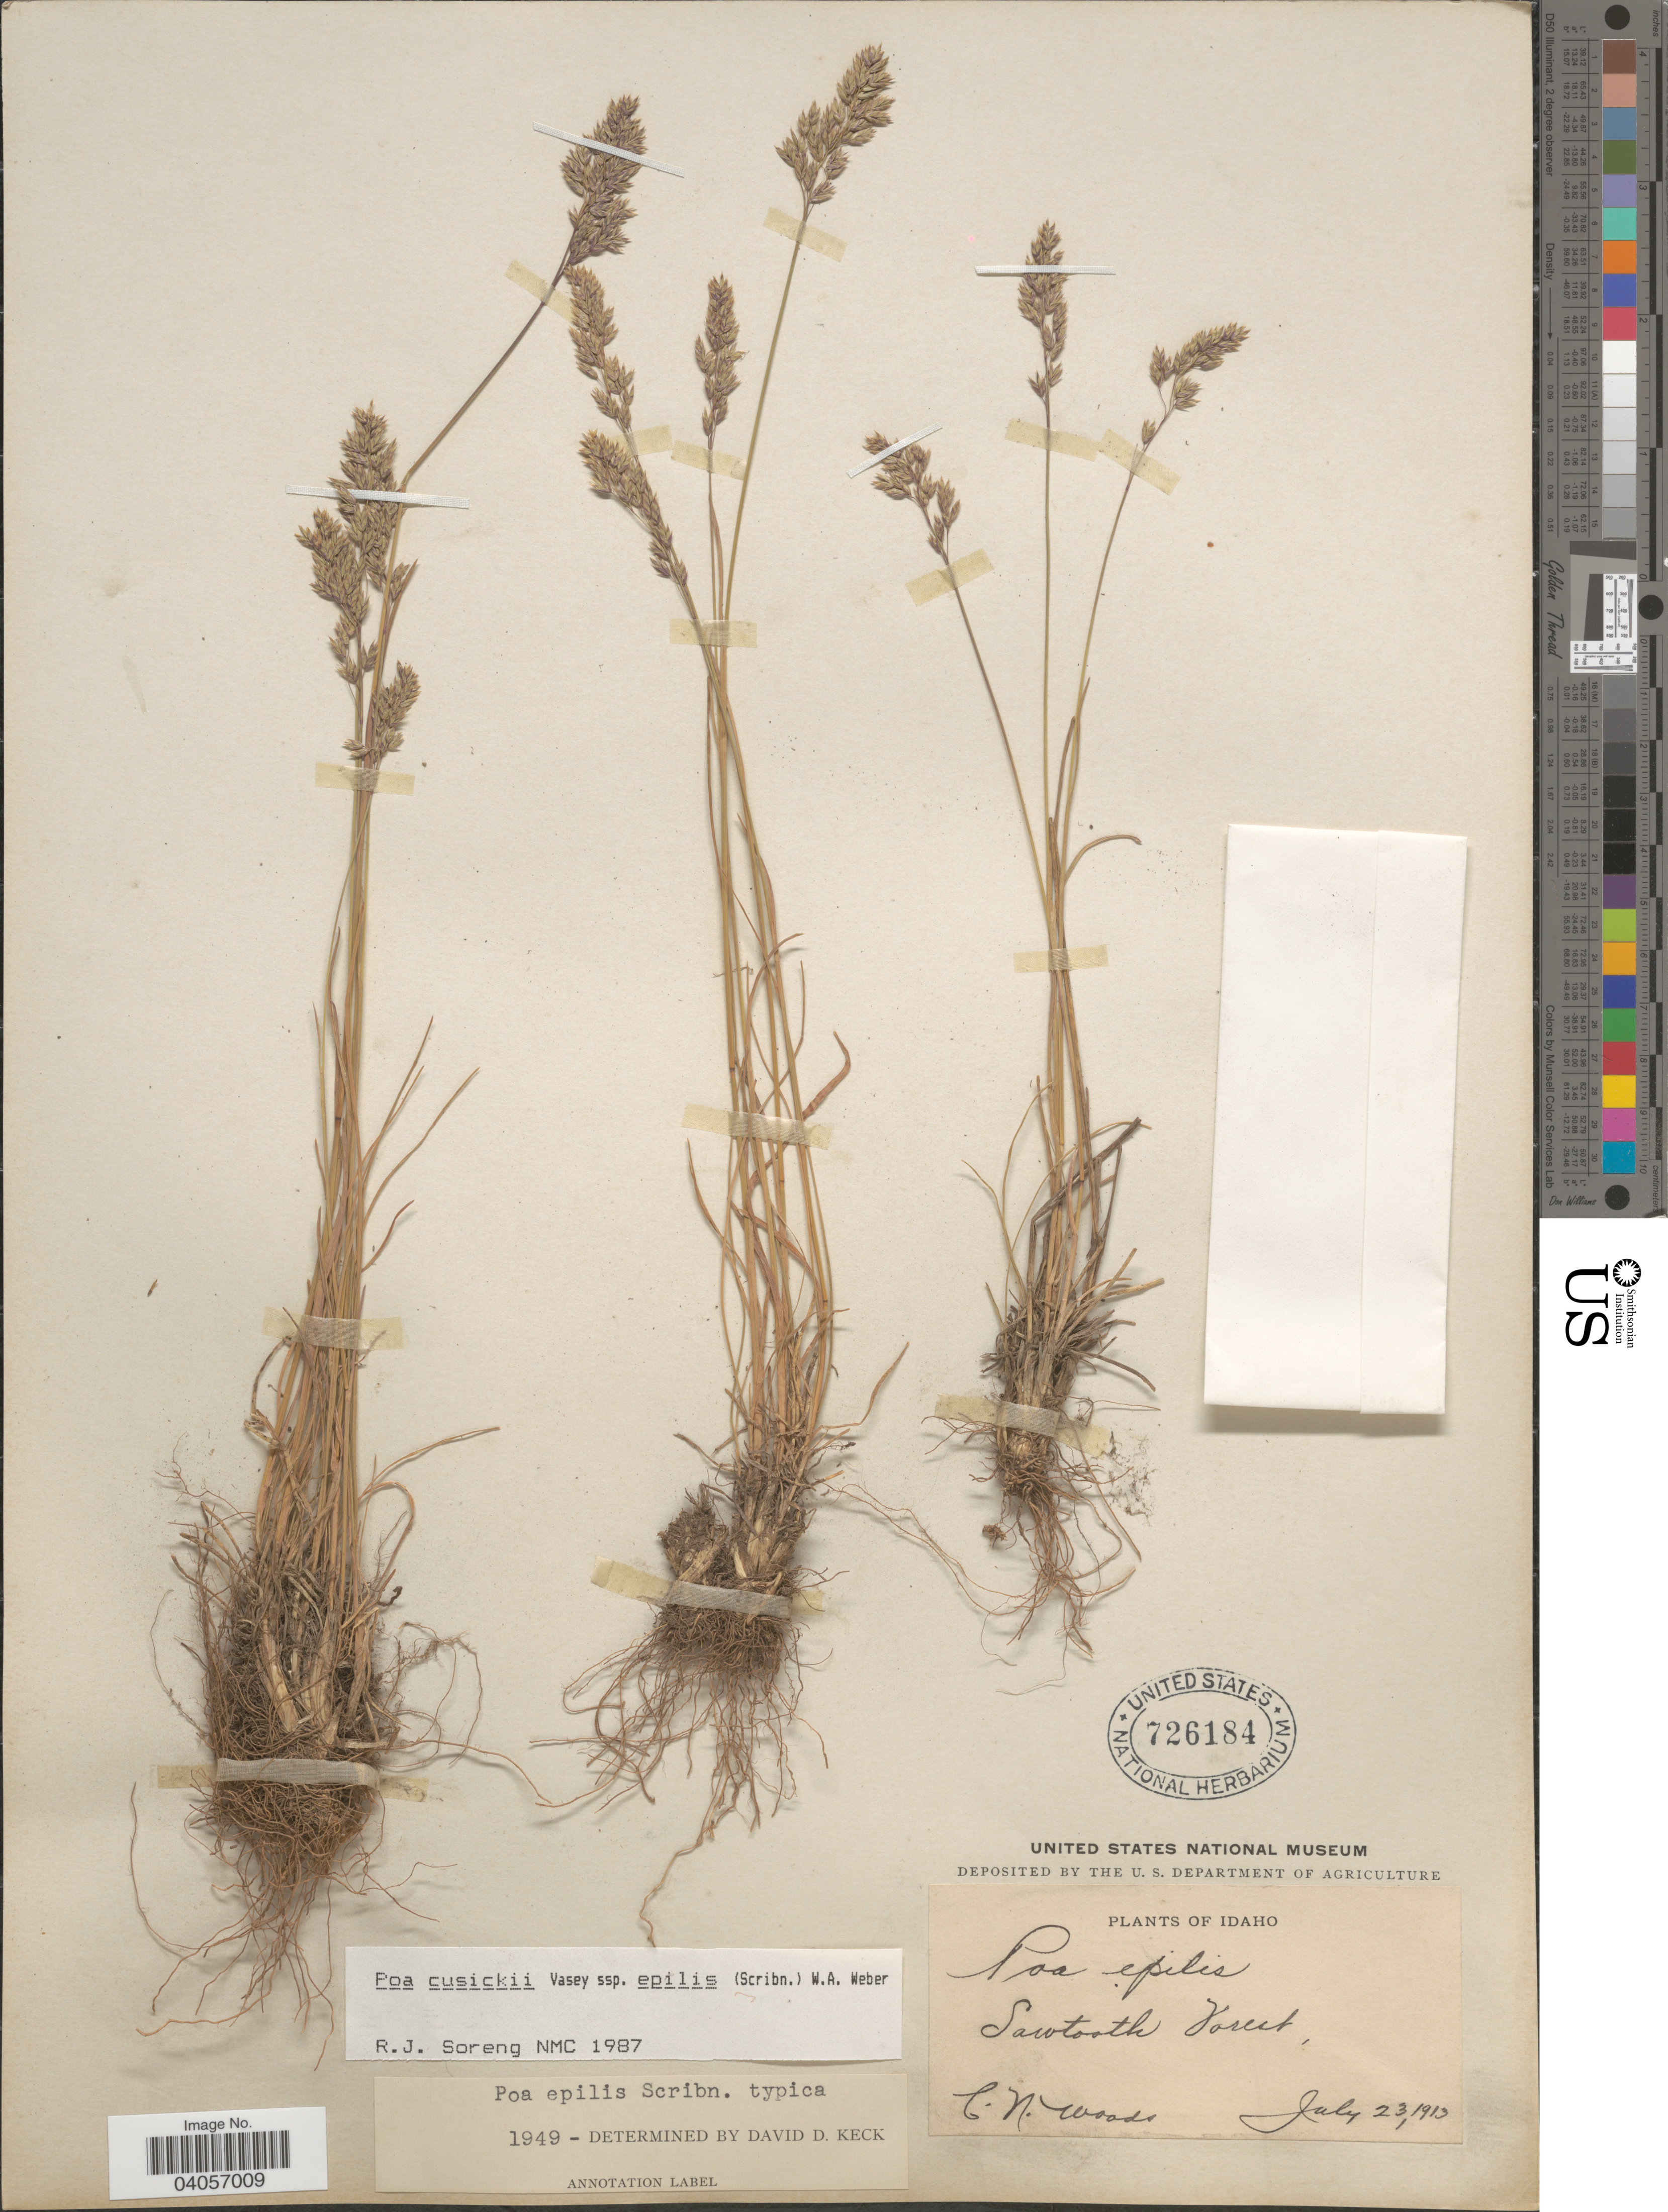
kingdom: Plantae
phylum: Tracheophyta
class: Liliopsida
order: Poales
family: Poaceae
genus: Poa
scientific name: Poa cusickii subsp. epilis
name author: (Scribn.) W.A. Weber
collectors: C. Woods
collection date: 1913-07-23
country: United States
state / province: Idaho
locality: Sawtooth Forest.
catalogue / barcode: US 726184